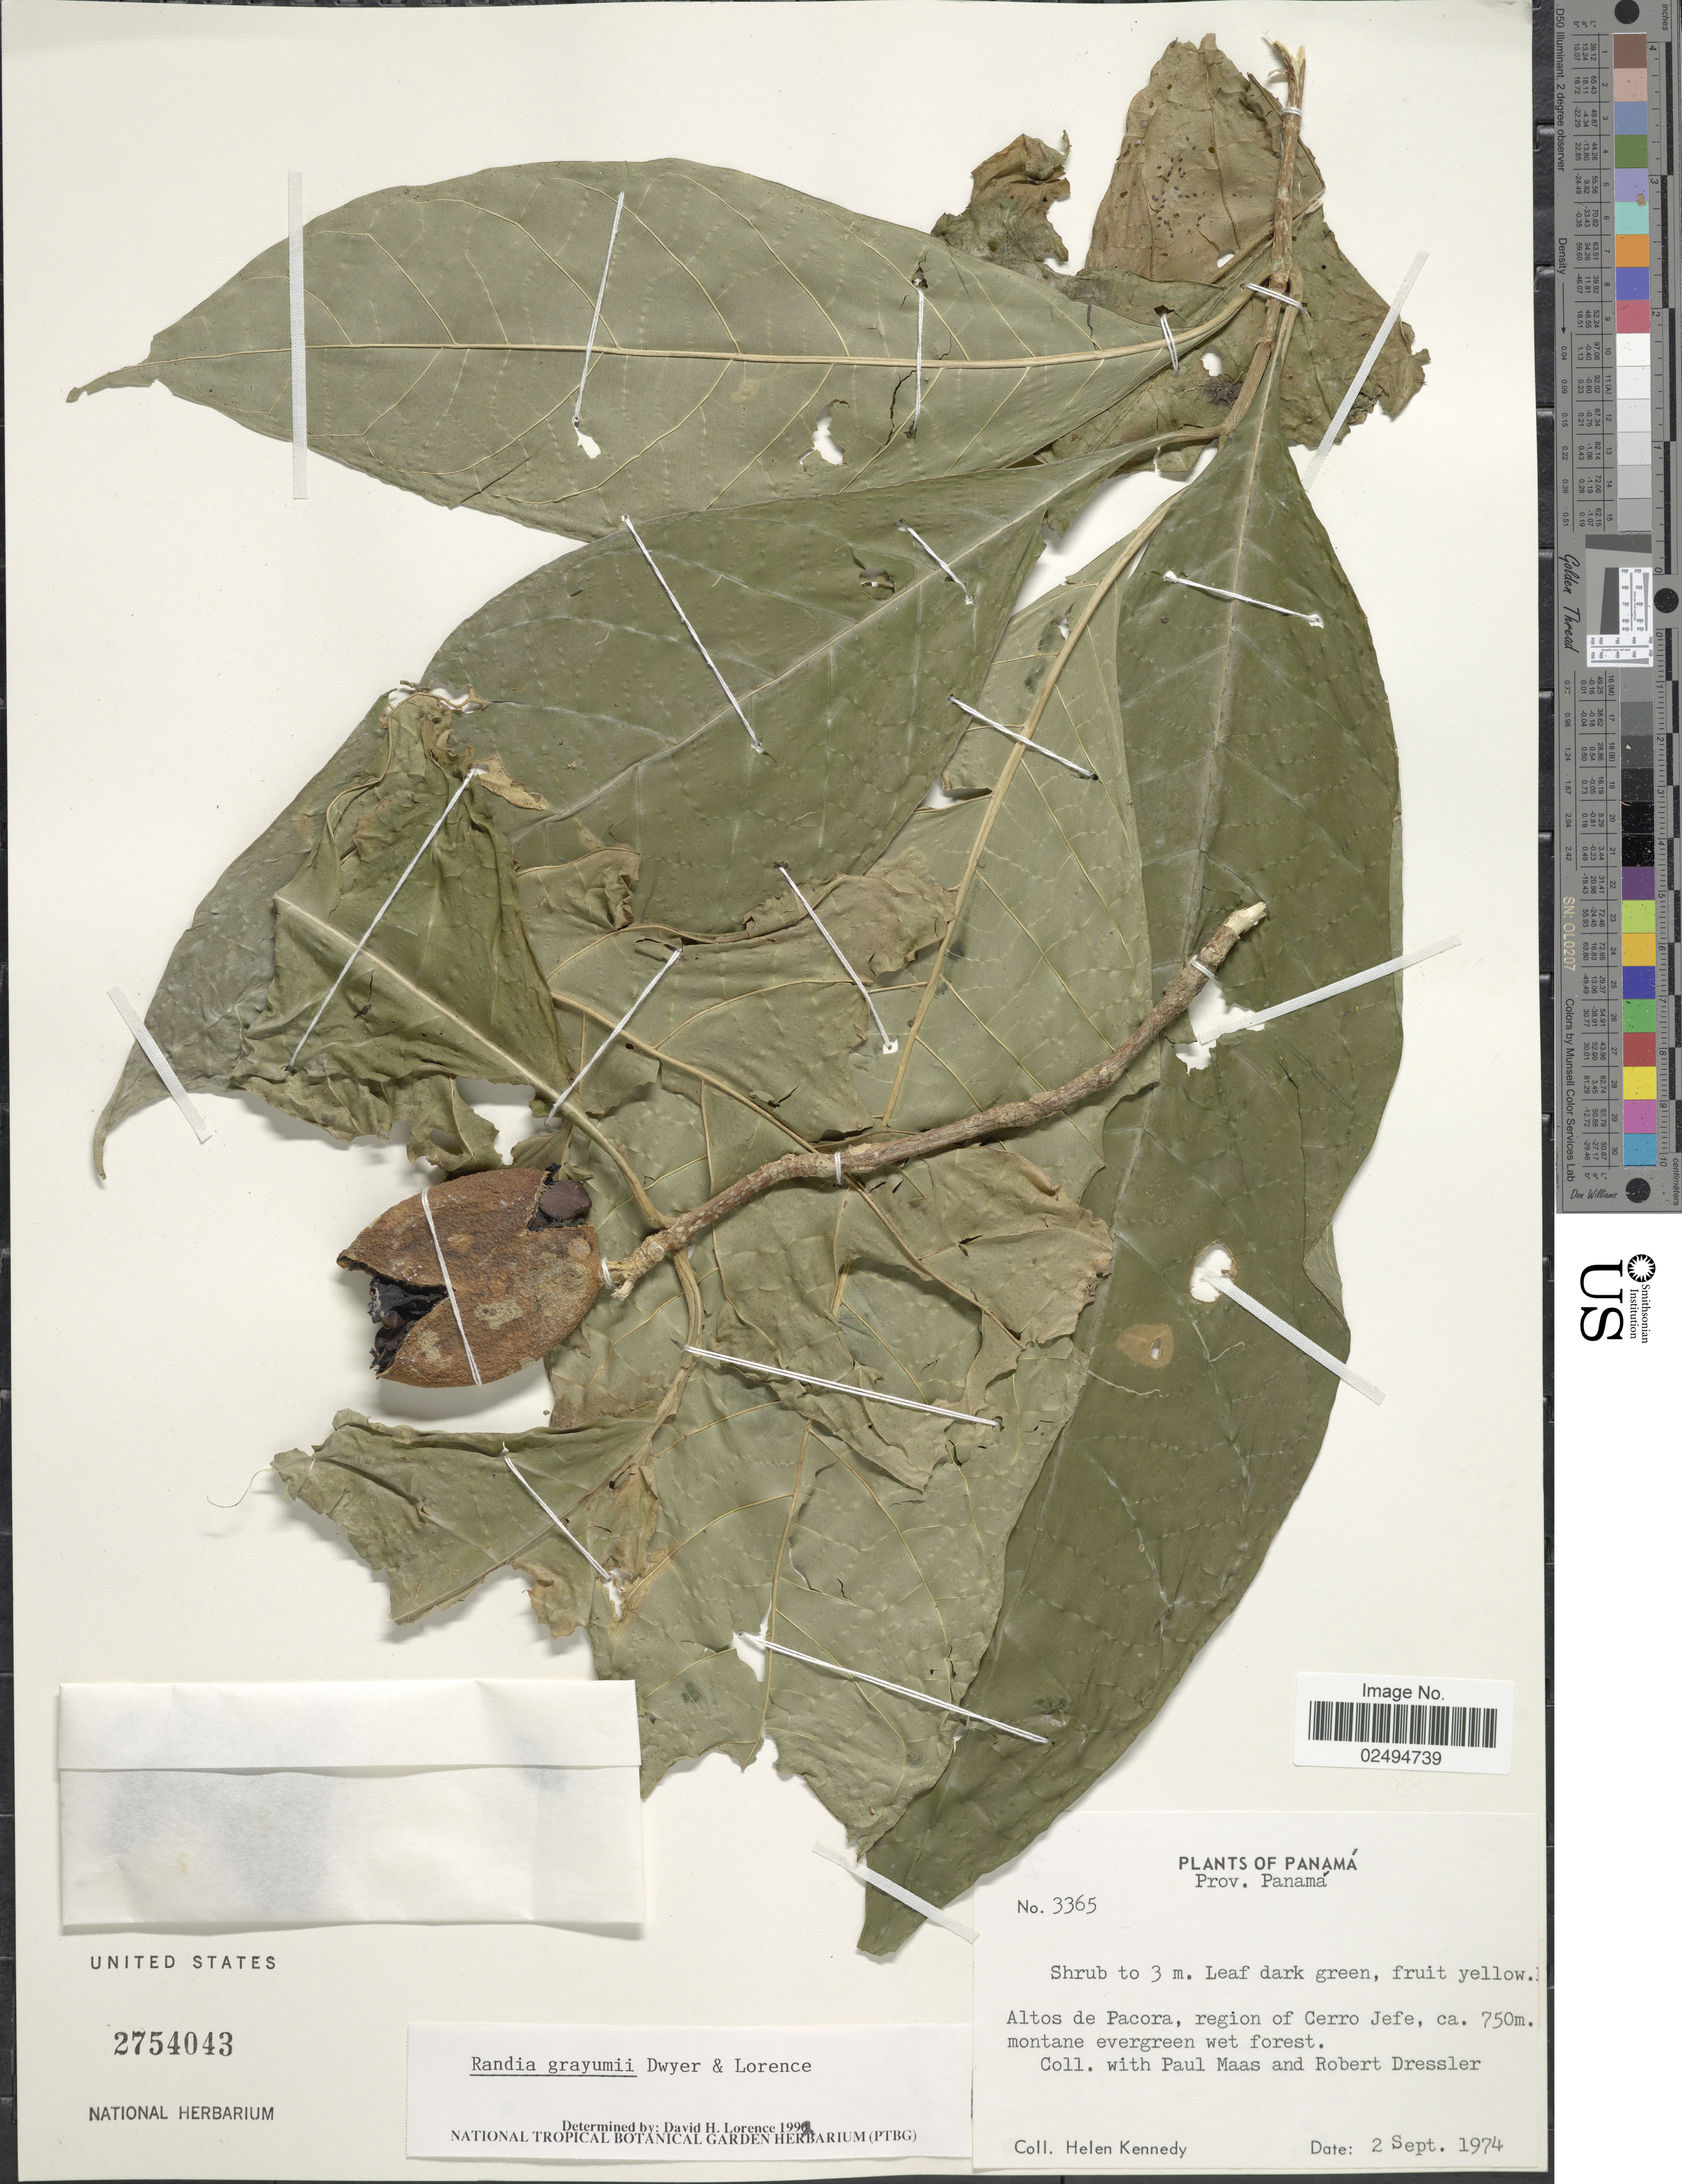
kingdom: Plantae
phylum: Tracheophyta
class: Magnoliopsida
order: Gentianales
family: Rubiaceae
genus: Randia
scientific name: Randia grayumii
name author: Dwyer & Lorence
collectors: H. Kennedy, P. Maas & R. Dressler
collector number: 3365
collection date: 1974-09-02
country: Panama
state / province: Panamá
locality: Altos de Pacora, region of Cerro Jefe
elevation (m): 750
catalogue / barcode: US 2754043